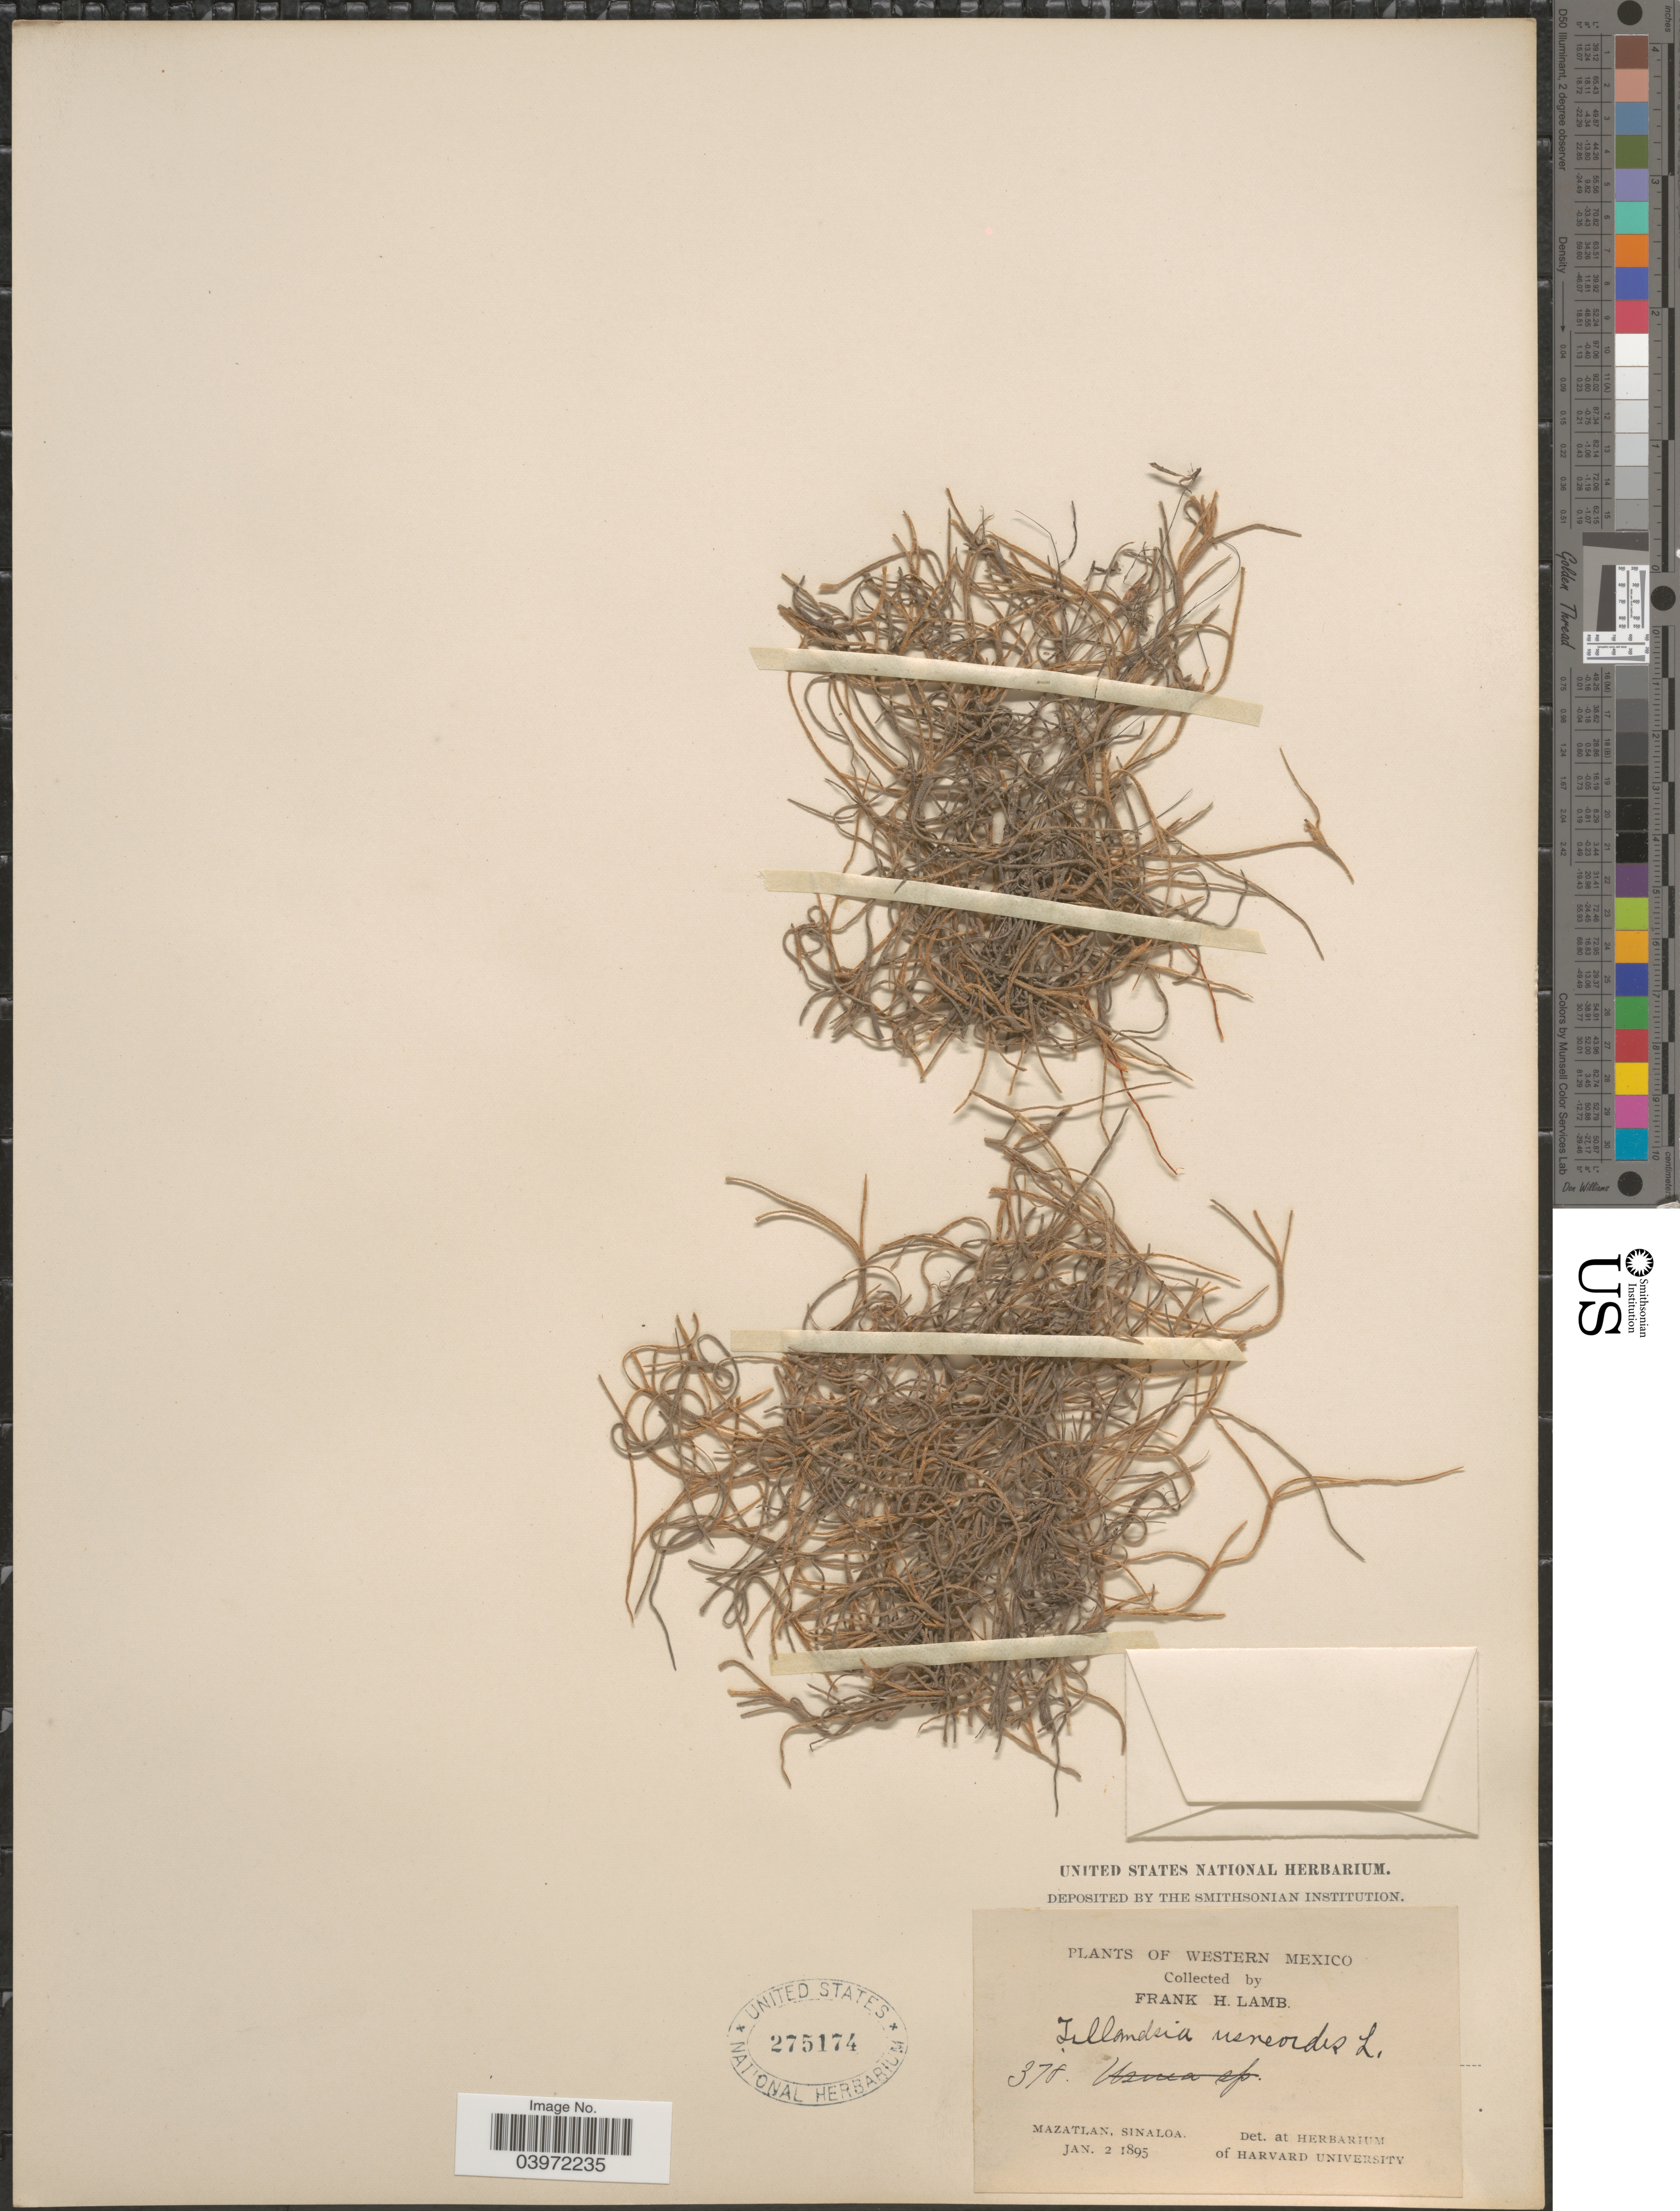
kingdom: Plantae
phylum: Tracheophyta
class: Liliopsida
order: Poales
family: Bromeliaceae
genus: Tillandsia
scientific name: Tillandsia usneoides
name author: (L.) L.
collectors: F. H. Lamb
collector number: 378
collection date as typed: Jan 2 1895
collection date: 1895-01-02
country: Mexico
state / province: Sinaloa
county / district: Mazatlán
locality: Mazatlán.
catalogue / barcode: US 275174